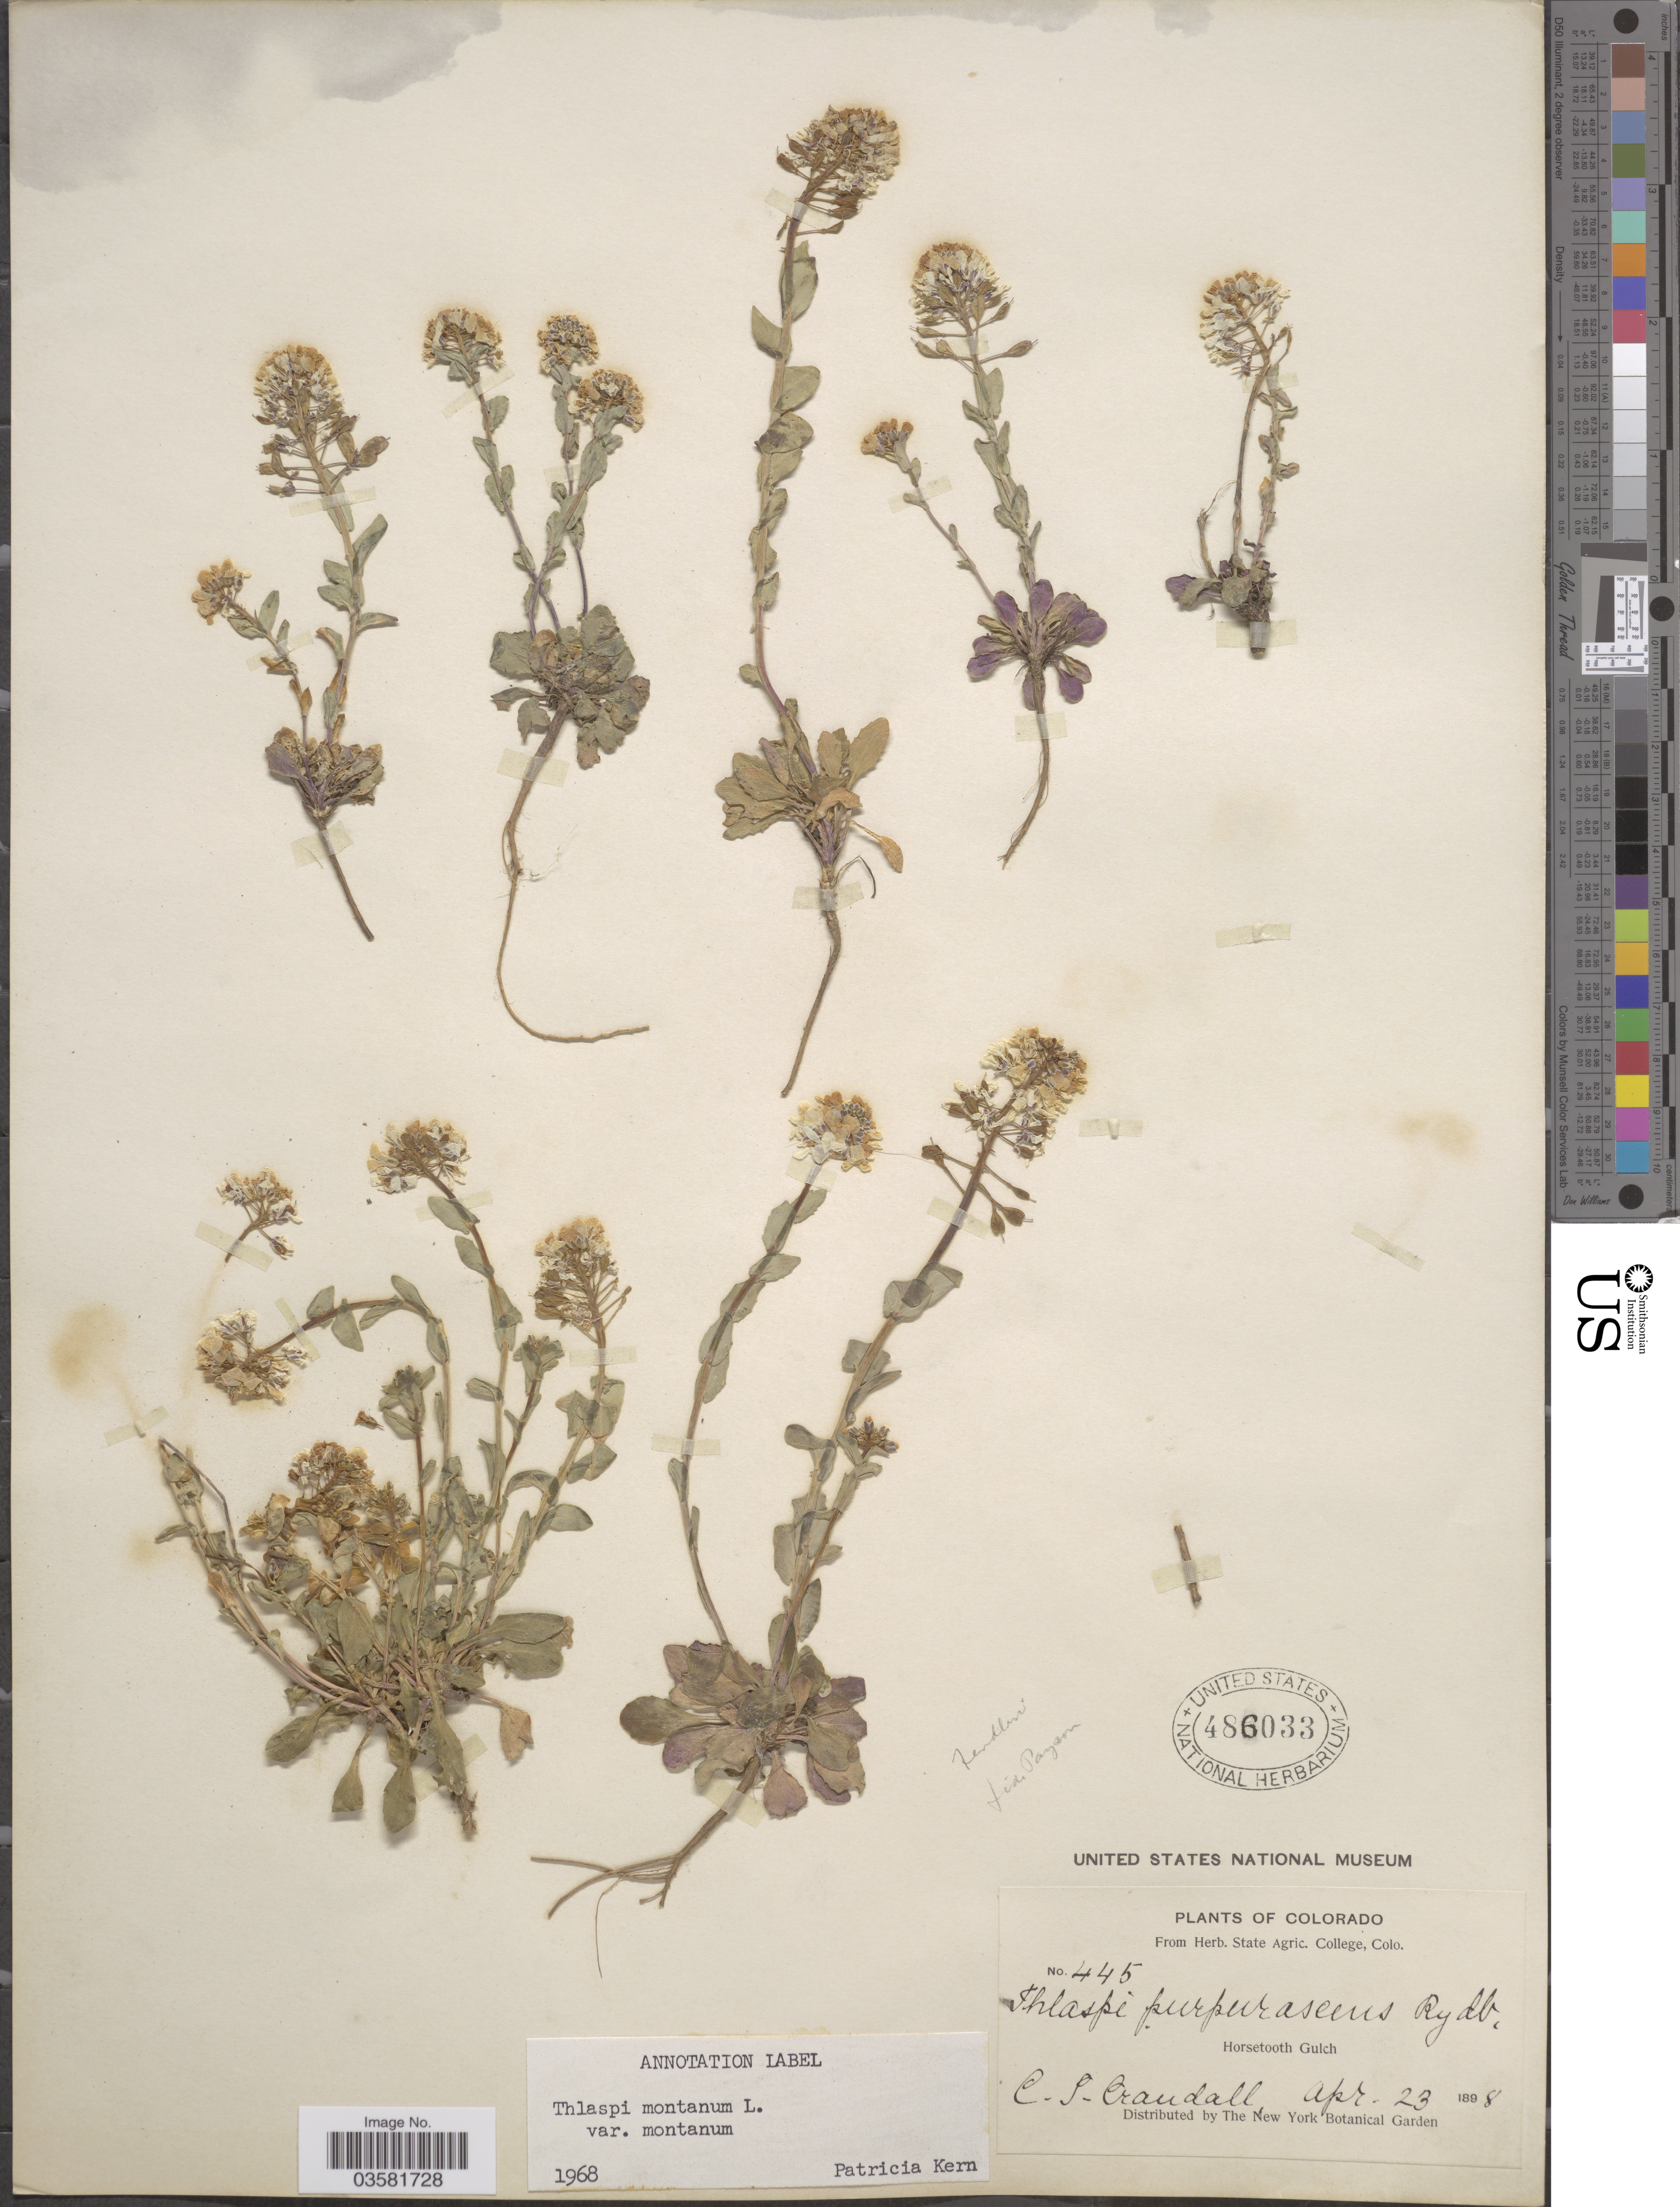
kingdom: Plantae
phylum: Tracheophyta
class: Magnoliopsida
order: Brassicales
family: Brassicaceae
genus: Thlaspi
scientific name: Thlaspi montanum var. montanum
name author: L.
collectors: C. Crandall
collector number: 445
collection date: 1898-04-23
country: United States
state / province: Colorado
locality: Horsetooth Gulch.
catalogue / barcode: US 486033